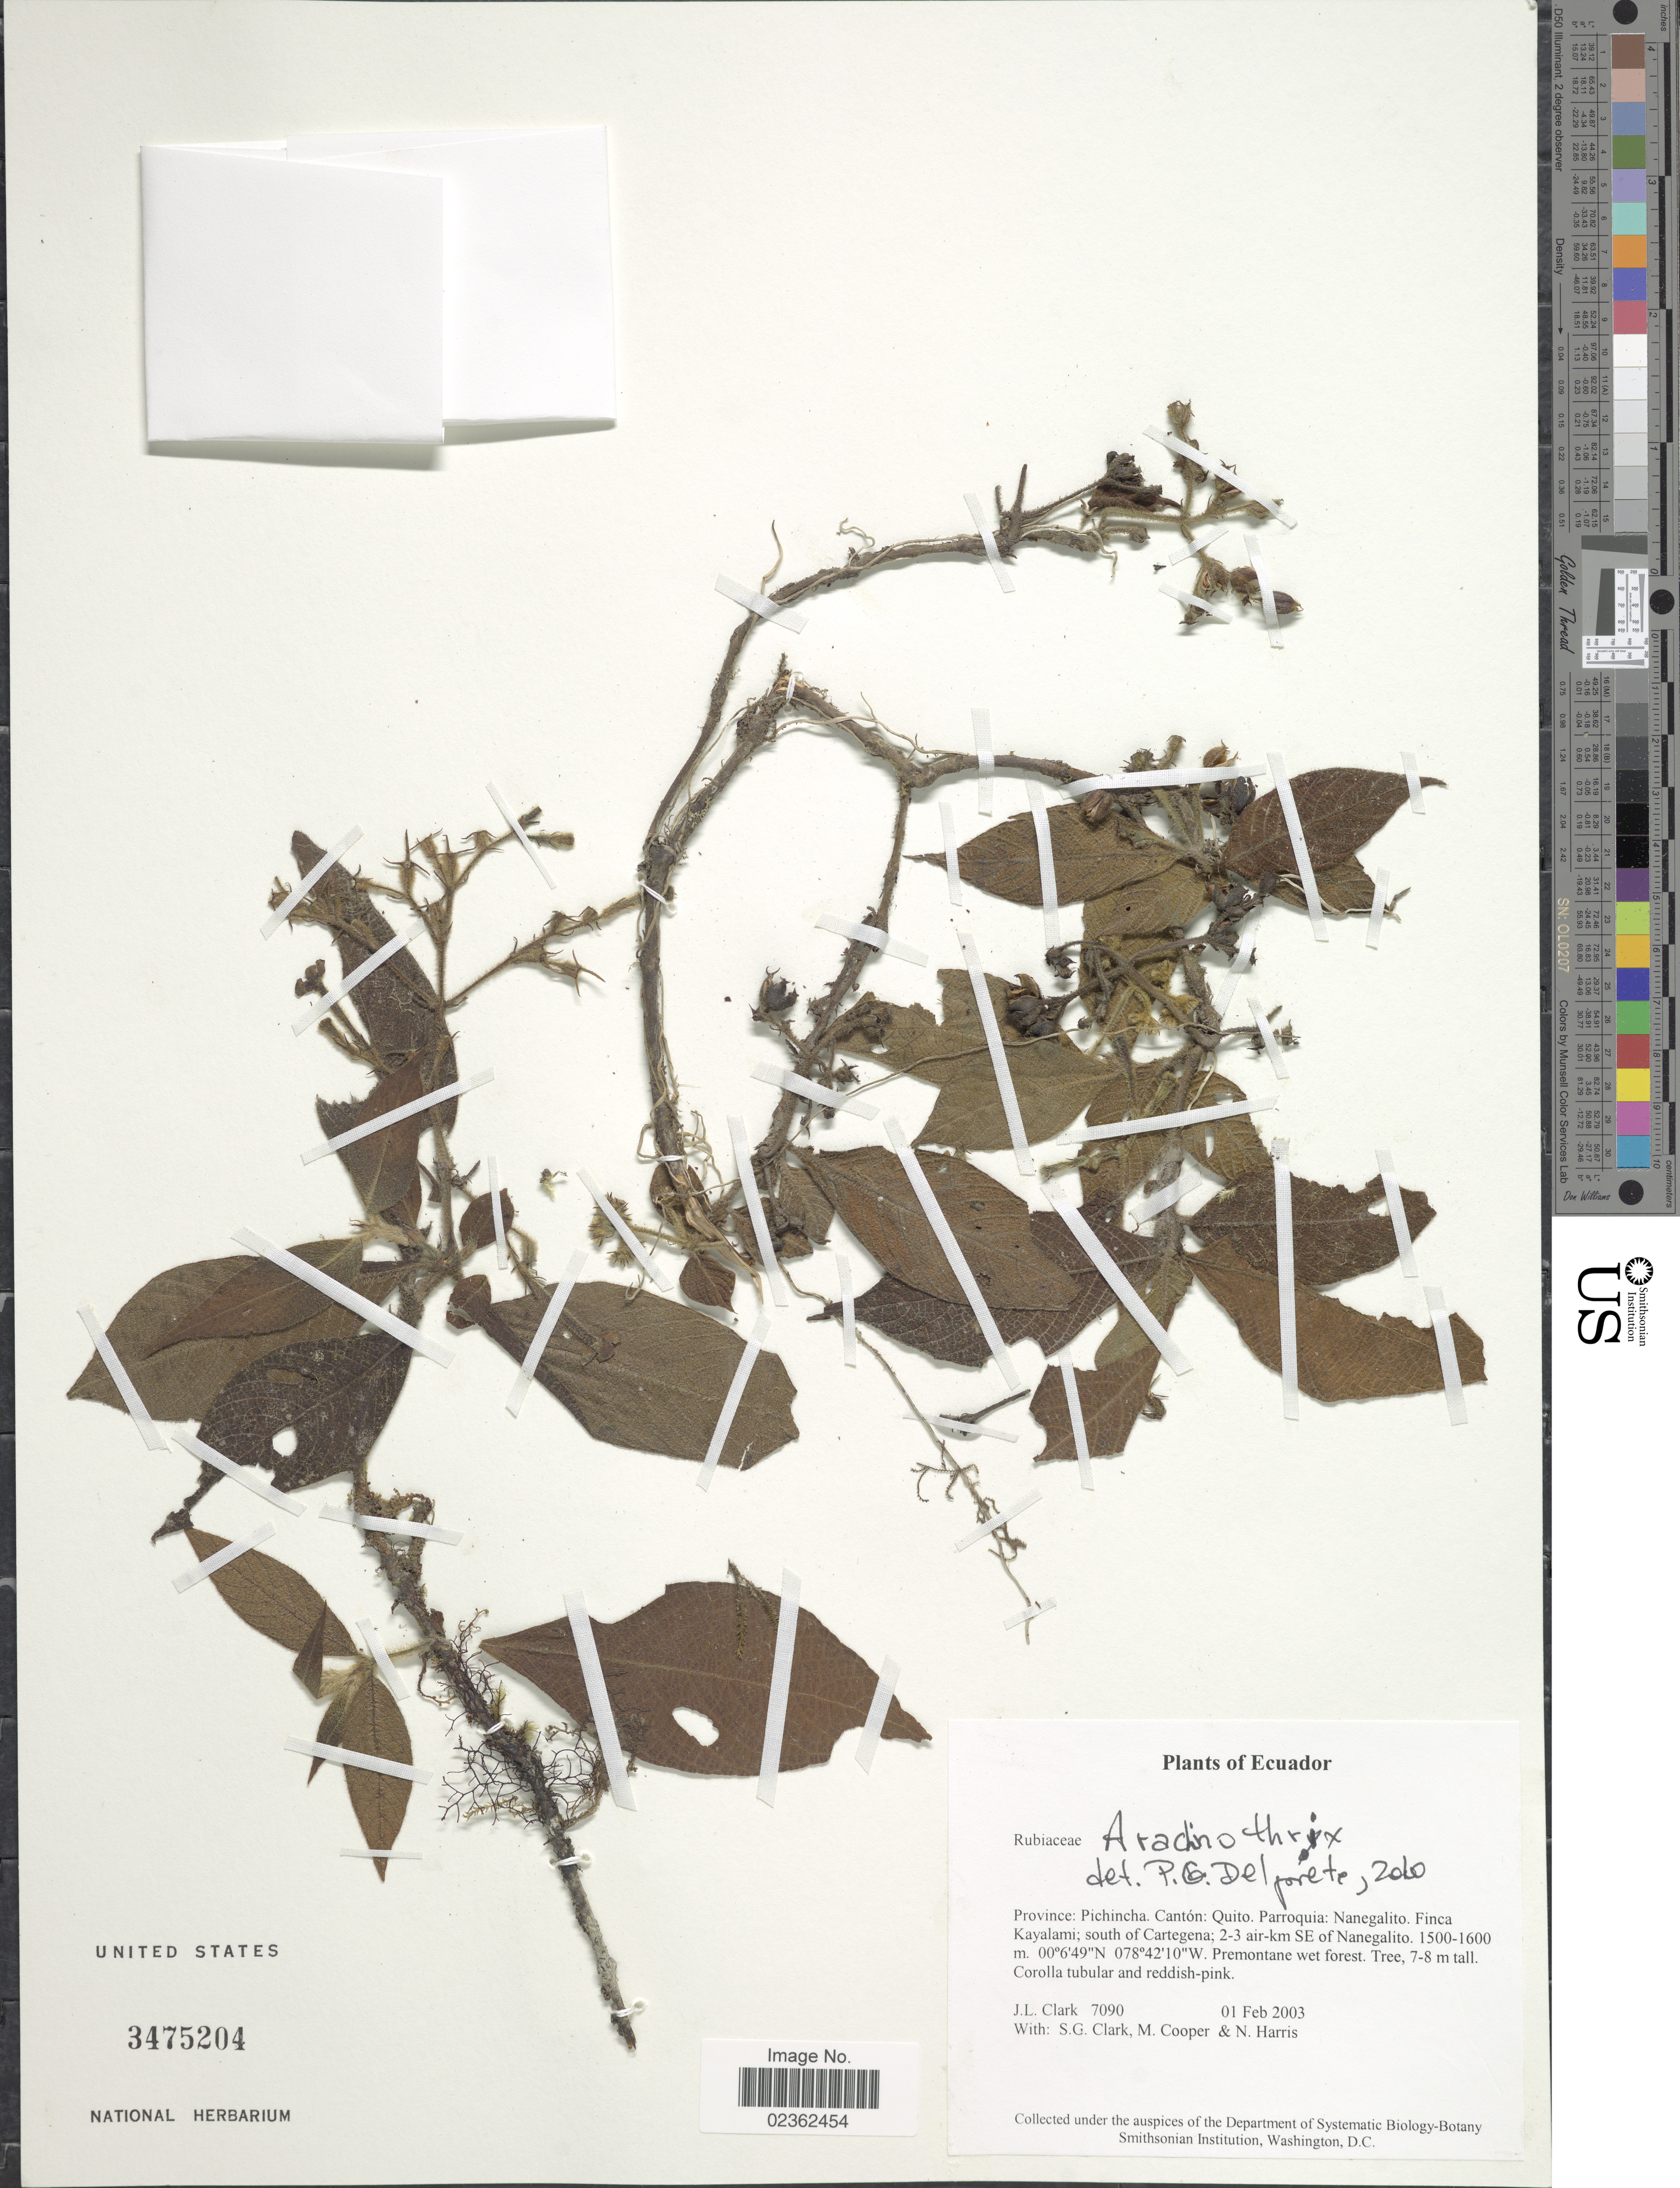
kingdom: Plantae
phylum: Tracheophyta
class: Magnoliopsida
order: Gentianales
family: Rubiaceae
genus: Arachnothryx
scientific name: Arachnothryx sp.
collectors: J. L. Clark, S. G. Clark, M. Cooper & N. Harris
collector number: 7090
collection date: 2003-02-01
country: Ecuador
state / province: Pichincha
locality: Canton: Quito, Parroquia: Nanegalito, Finca Kayalami; south of Cartegena; 2-3 air-km SE of Nanegalito.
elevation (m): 1500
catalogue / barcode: US 3475204